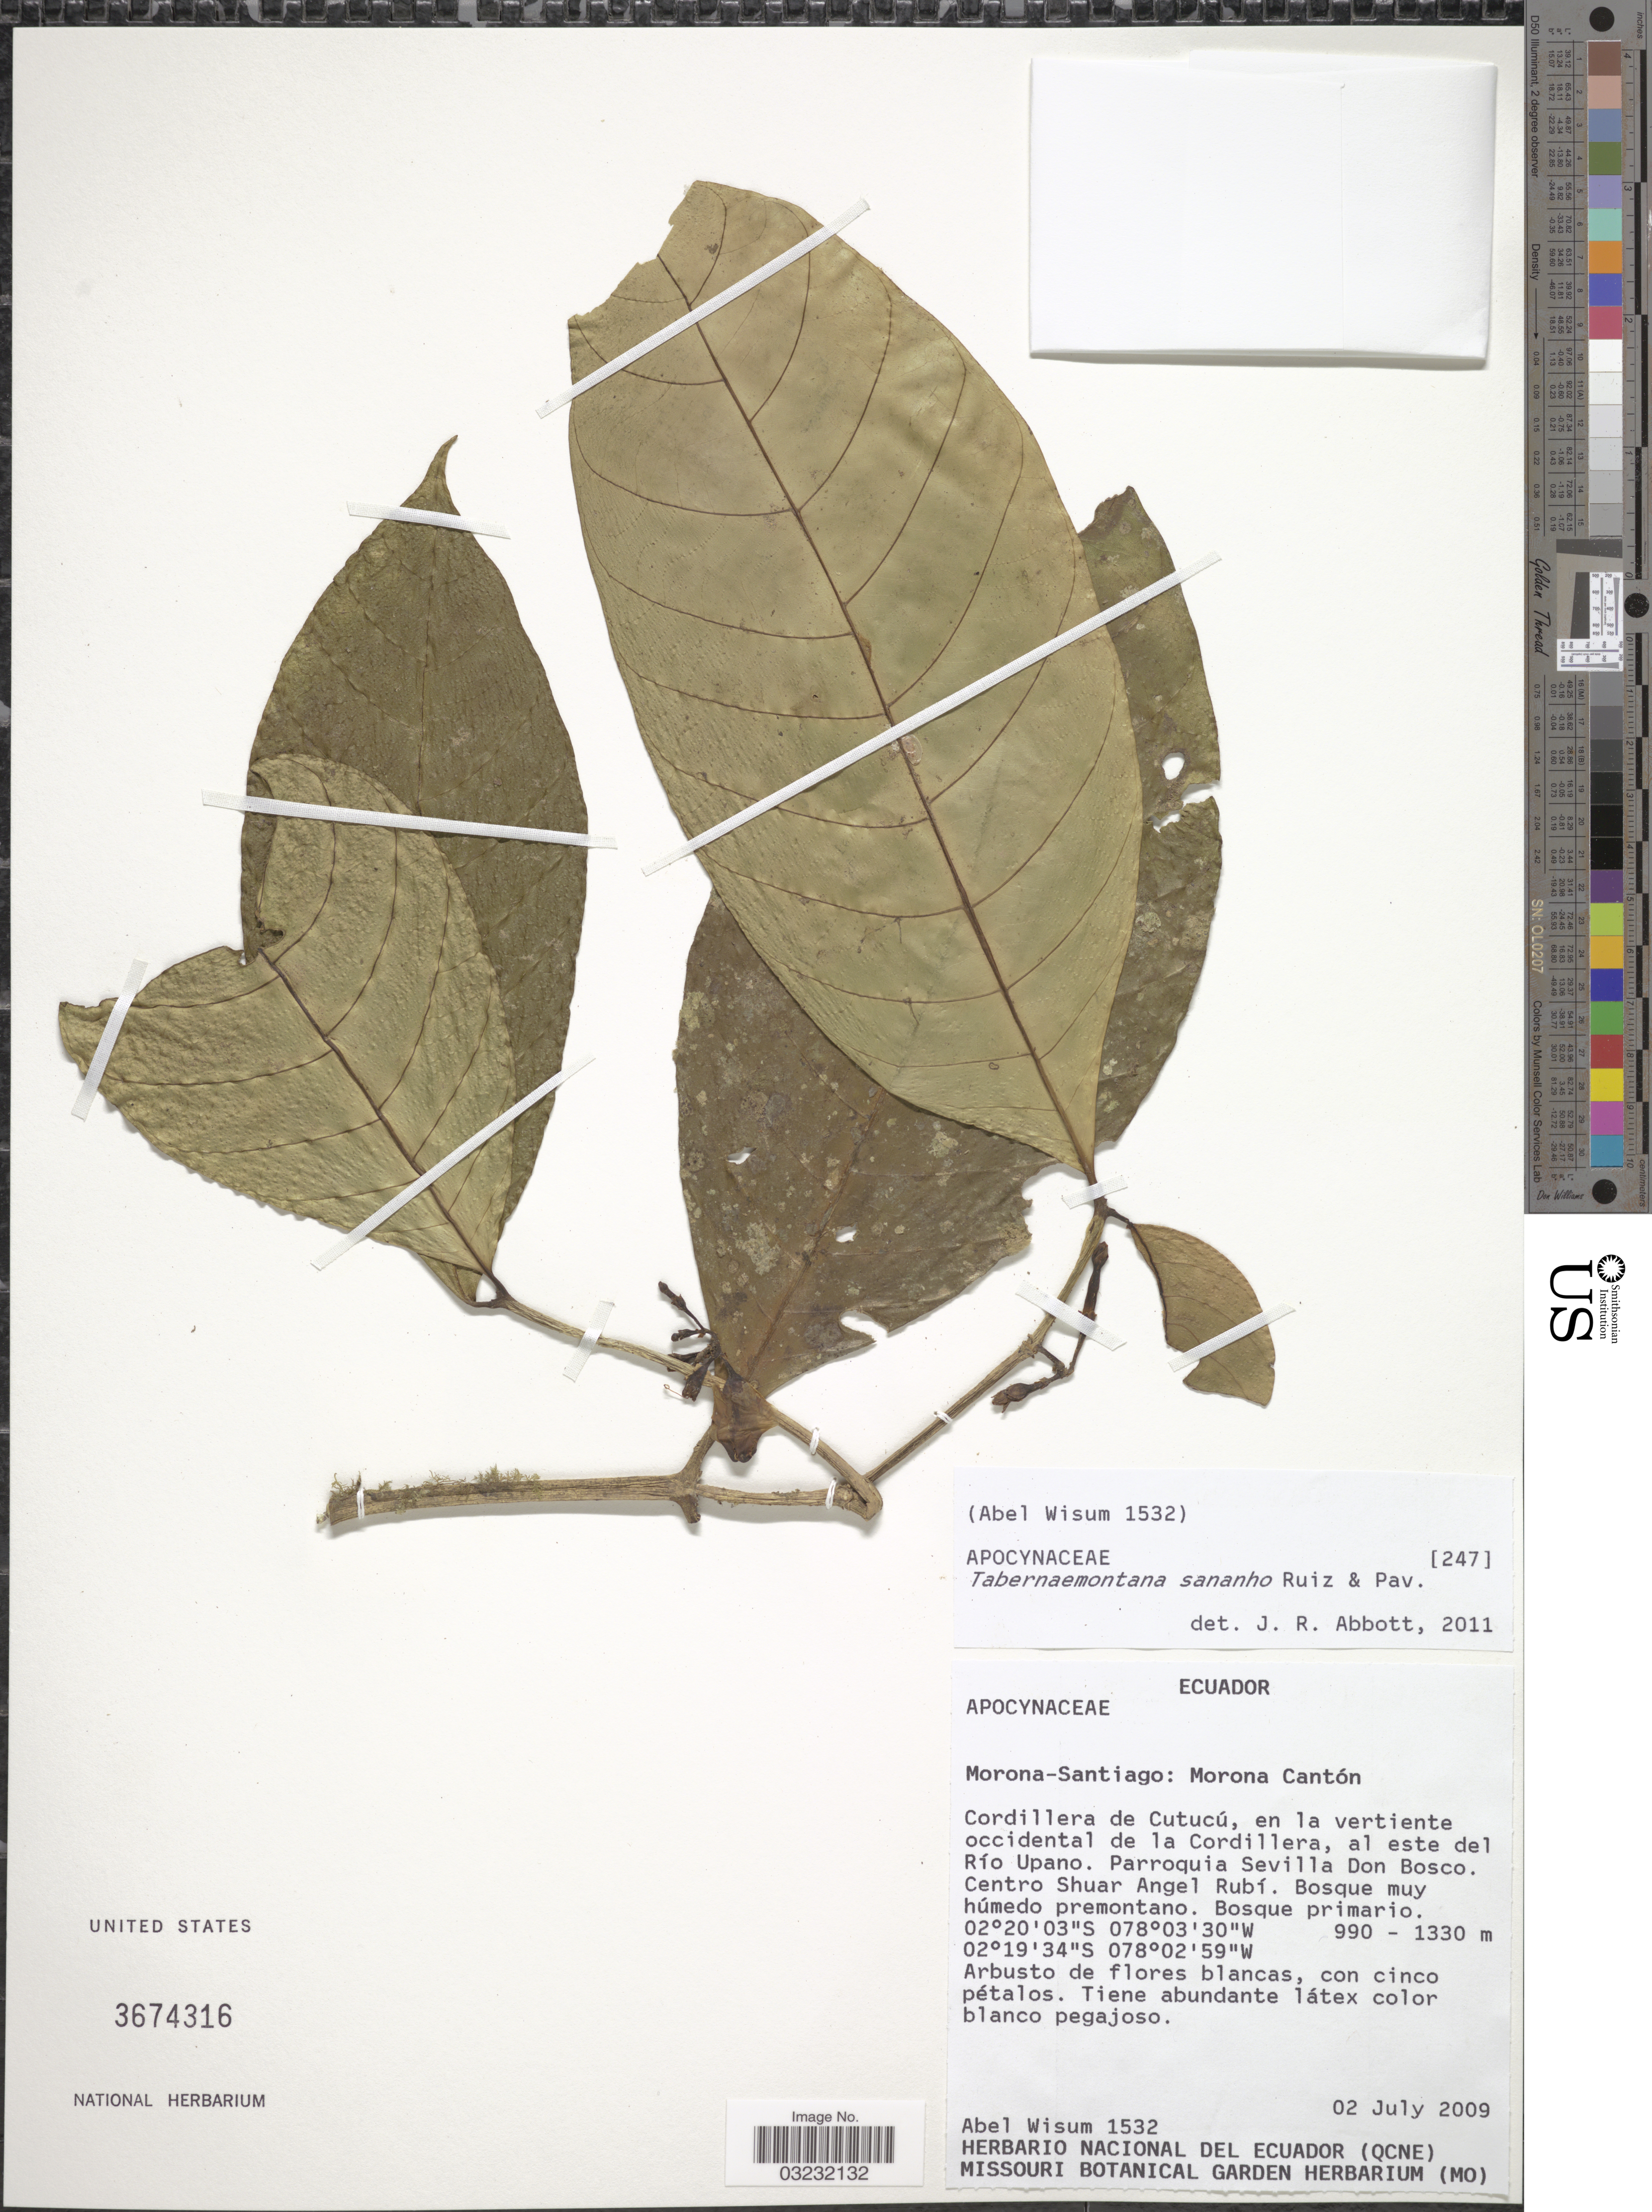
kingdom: Plantae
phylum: Tracheophyta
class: Magnoliopsida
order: Gentianales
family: Apocynaceae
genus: Tabernaemontana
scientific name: Tabernaemontana sananho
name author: Ruiz & Pav.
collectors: A. Wisum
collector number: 1532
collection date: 2009-07-02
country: Ecuador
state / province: Morona-Santiago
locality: Morona Cantón. Cordillera de Cutucú, en la vertiente occidental de la Cordillera, al este del Río Upano. Parroquia Sevilla Don Bosco. Centro Shuar Angel Rubí.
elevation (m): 990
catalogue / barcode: US 3674316